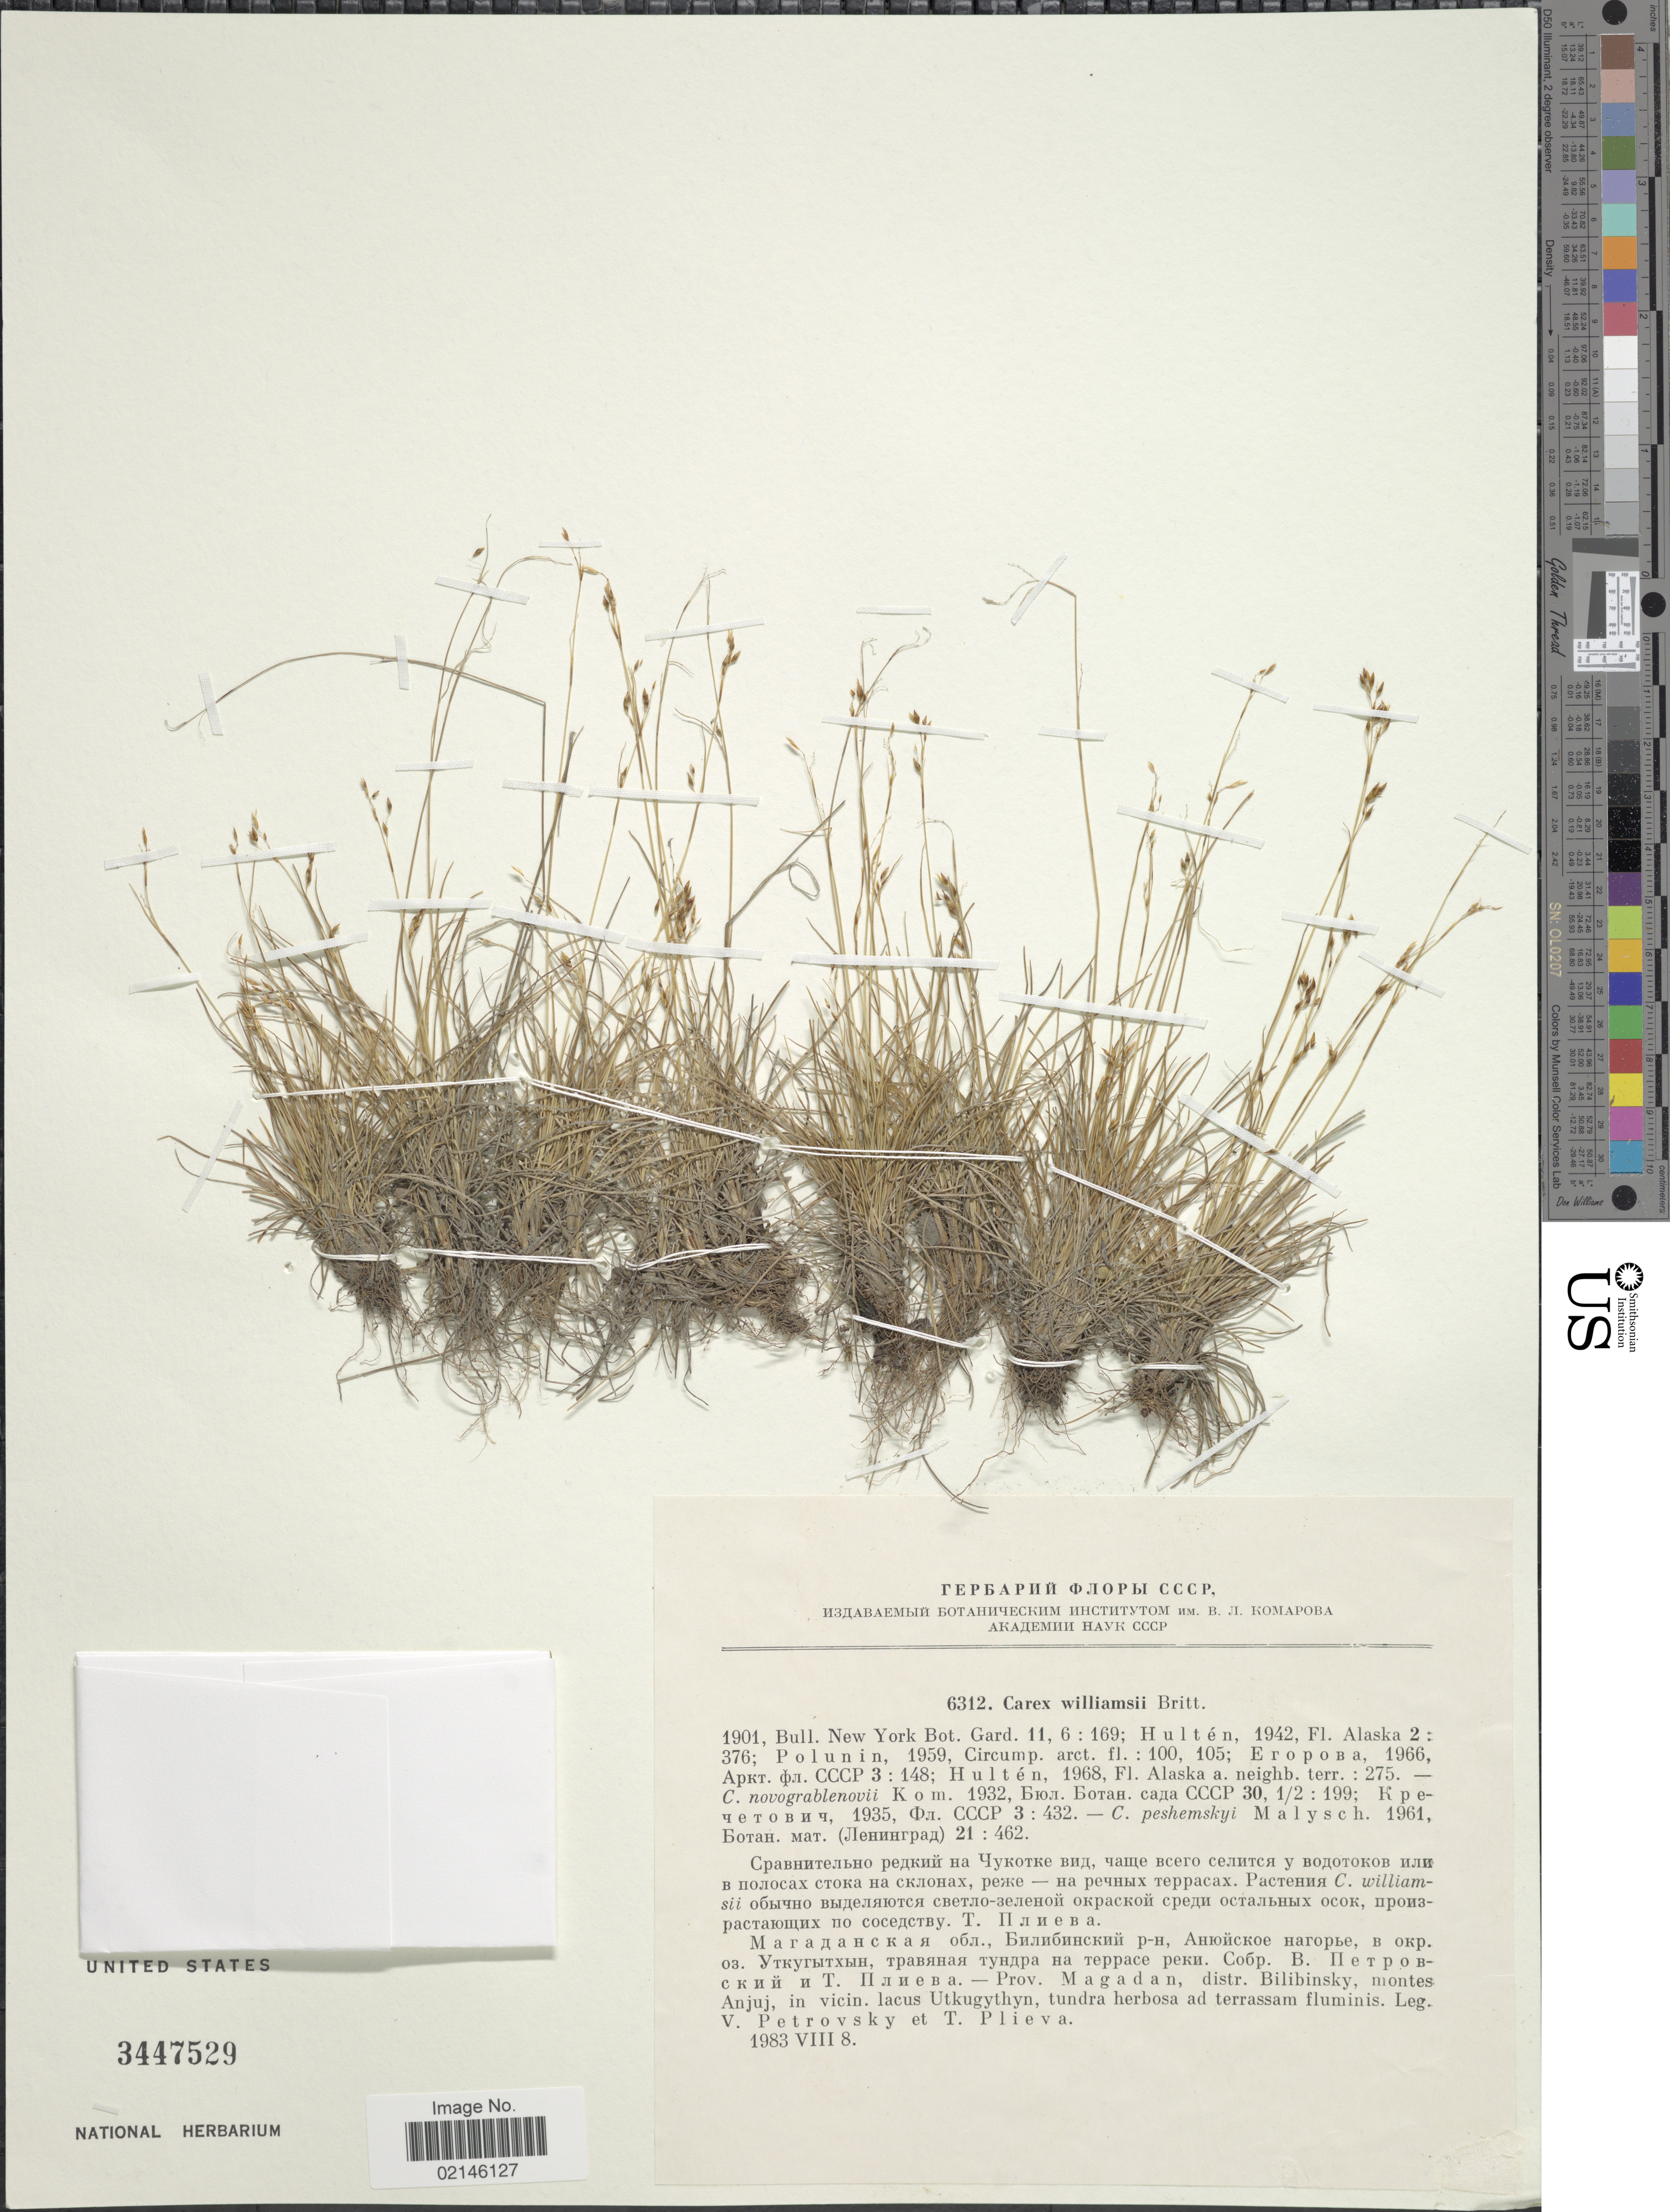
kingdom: Plantae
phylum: Tracheophyta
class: Liliopsida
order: Poales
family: Cyperaceae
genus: Carex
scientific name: Carex williamsii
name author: Britton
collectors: V. Petrovsky & T. Plieva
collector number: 6312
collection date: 1983-08-08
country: Russian Federation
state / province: Magadan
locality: Distr. Bilibinsky, montes Anjuj, in vicin. lacus Utkugythyn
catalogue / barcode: US 3447529